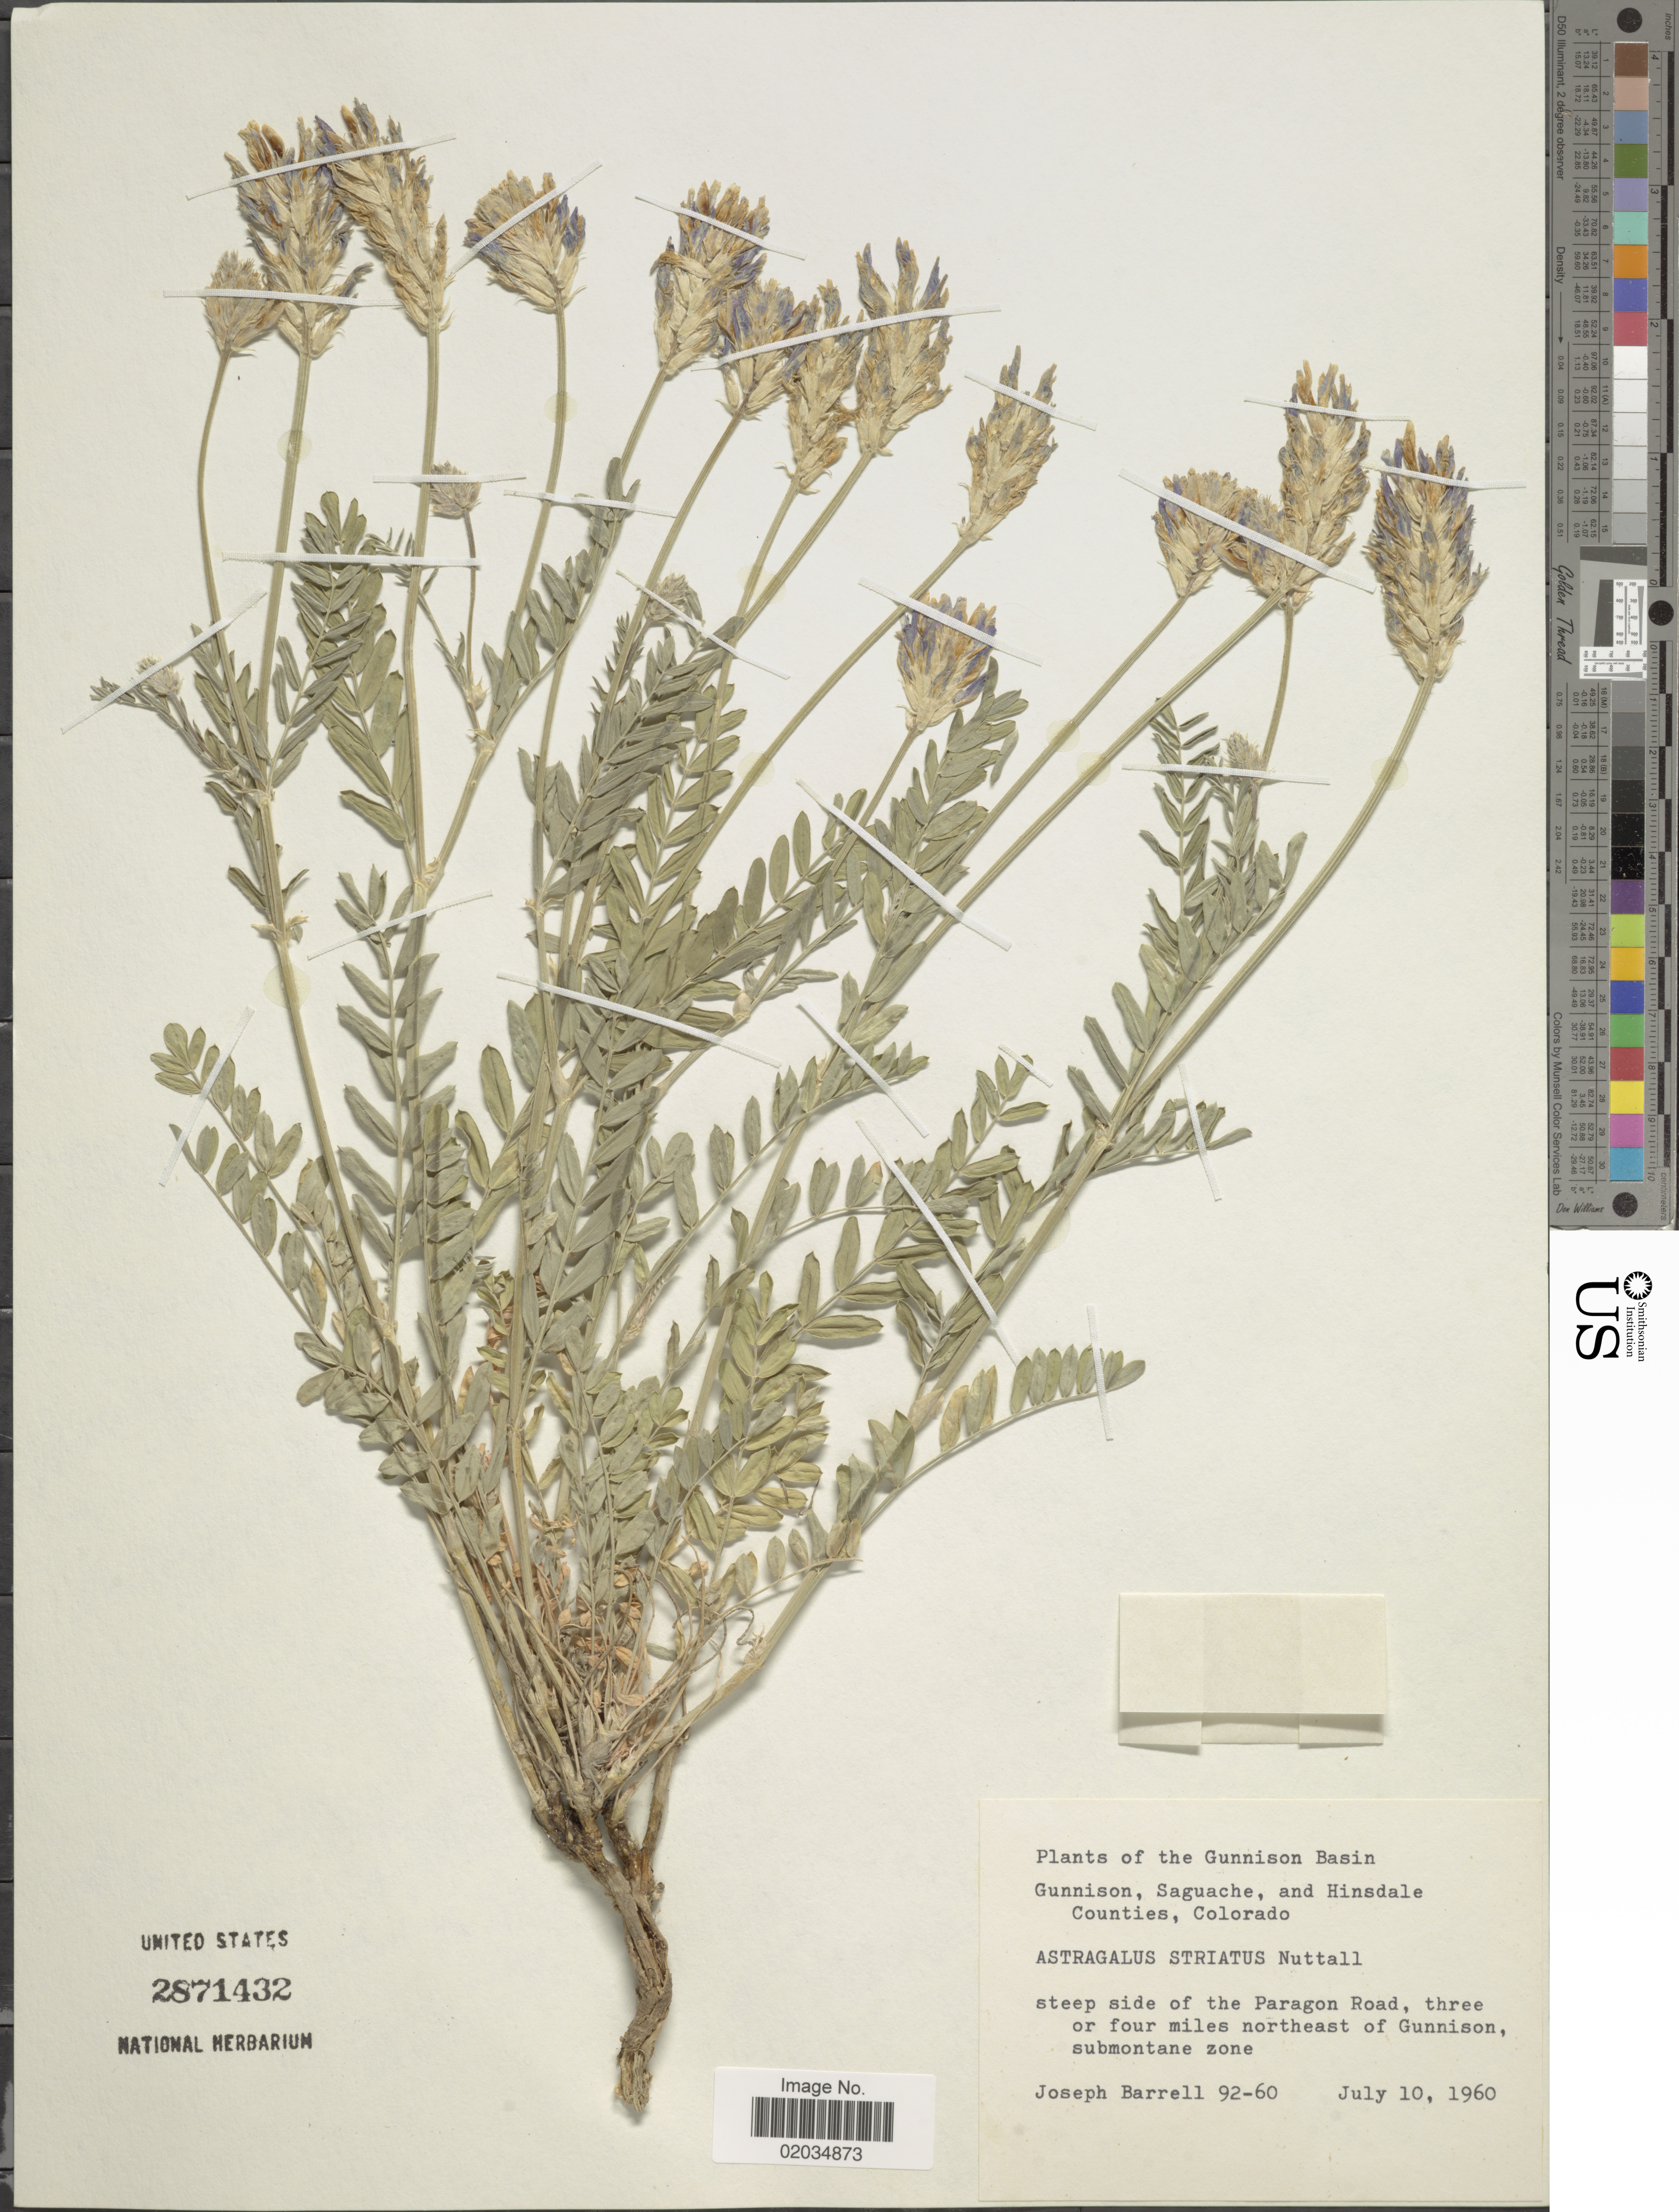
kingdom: Plantae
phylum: Tracheophyta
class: Magnoliopsida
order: Fabales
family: Fabaceae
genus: Astragalus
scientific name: Astragalus adsurgens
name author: Pall.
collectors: J. Barrell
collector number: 92-60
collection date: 1960-06-10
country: United States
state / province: Colorado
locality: Gunnison Basin, Gunnison, Saguache, and Hinsdale Counties, steep side of the Paragon Road, three or four miles northeast of Gunnison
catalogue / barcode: US 2871432